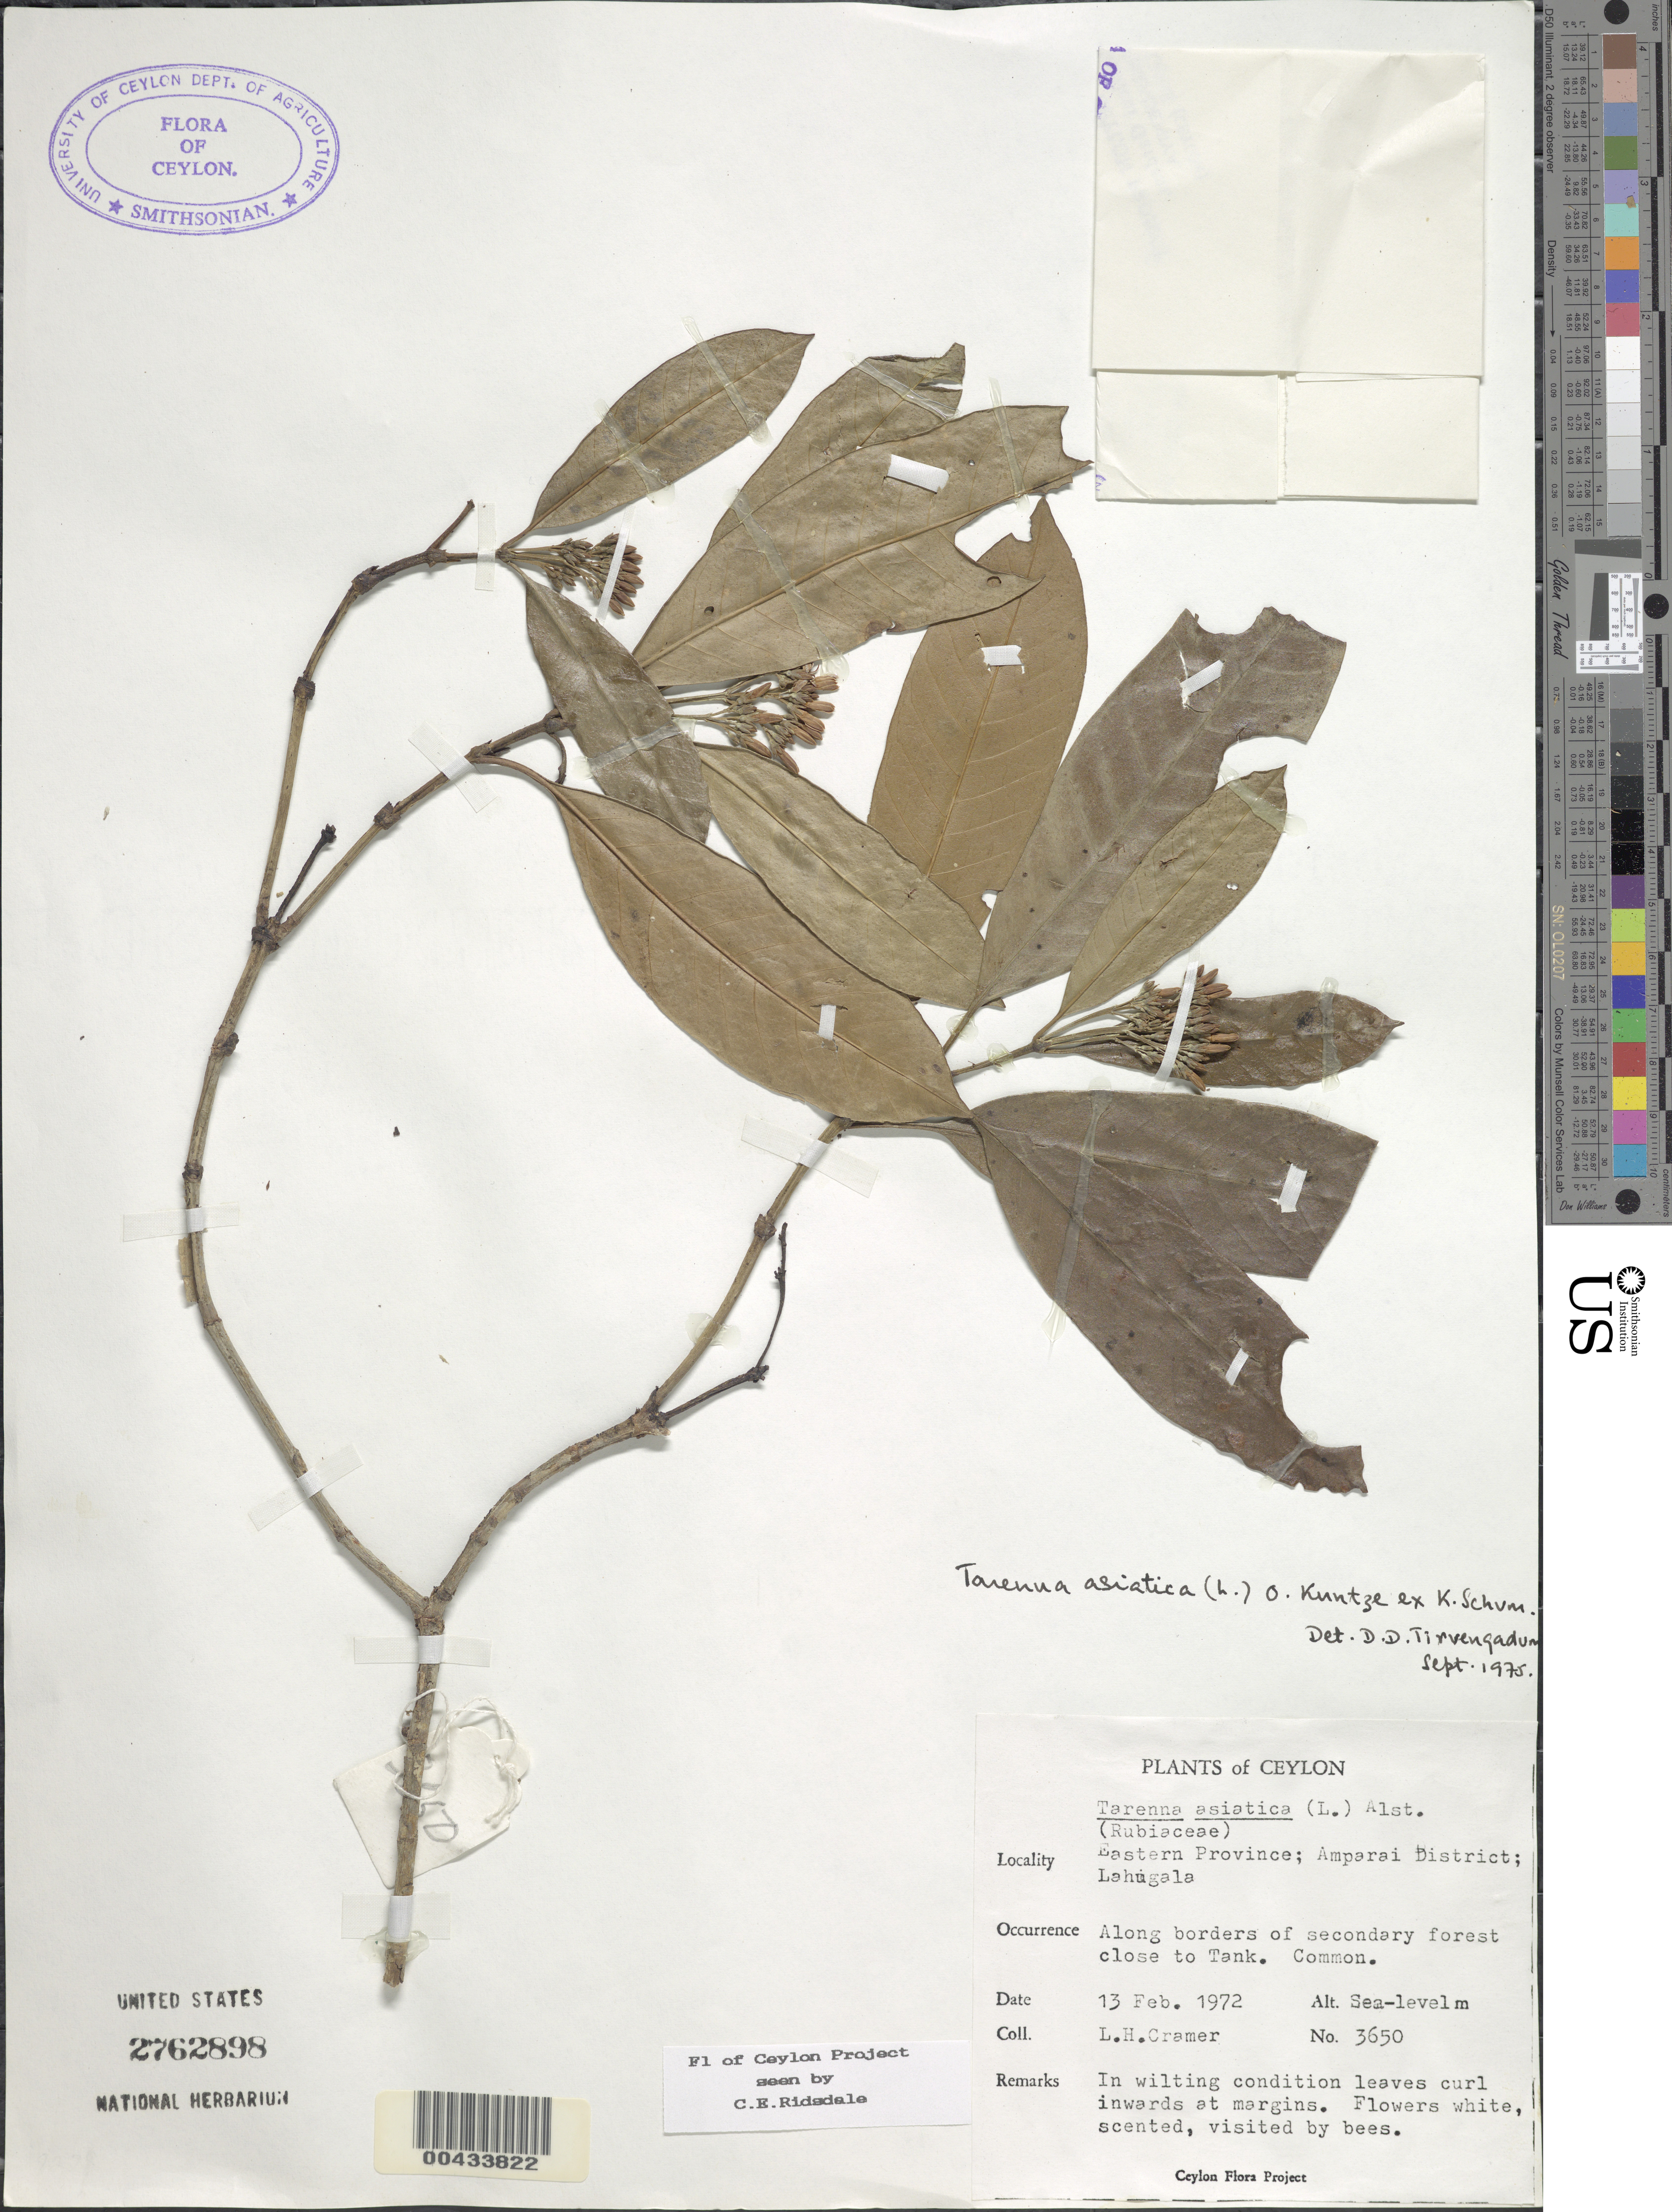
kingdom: Plantae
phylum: Tracheophyta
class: Magnoliopsida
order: Gentianales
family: Rubiaceae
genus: Tarenna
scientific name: Tarenna asiatica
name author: (L.) Kuntze ex K. Schum.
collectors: L. H. Cramer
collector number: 3650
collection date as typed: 13 Feb 1972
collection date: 1972-02-13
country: Sri Lanka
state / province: Eastern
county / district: Ampara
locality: Lahugala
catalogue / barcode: US 2762898